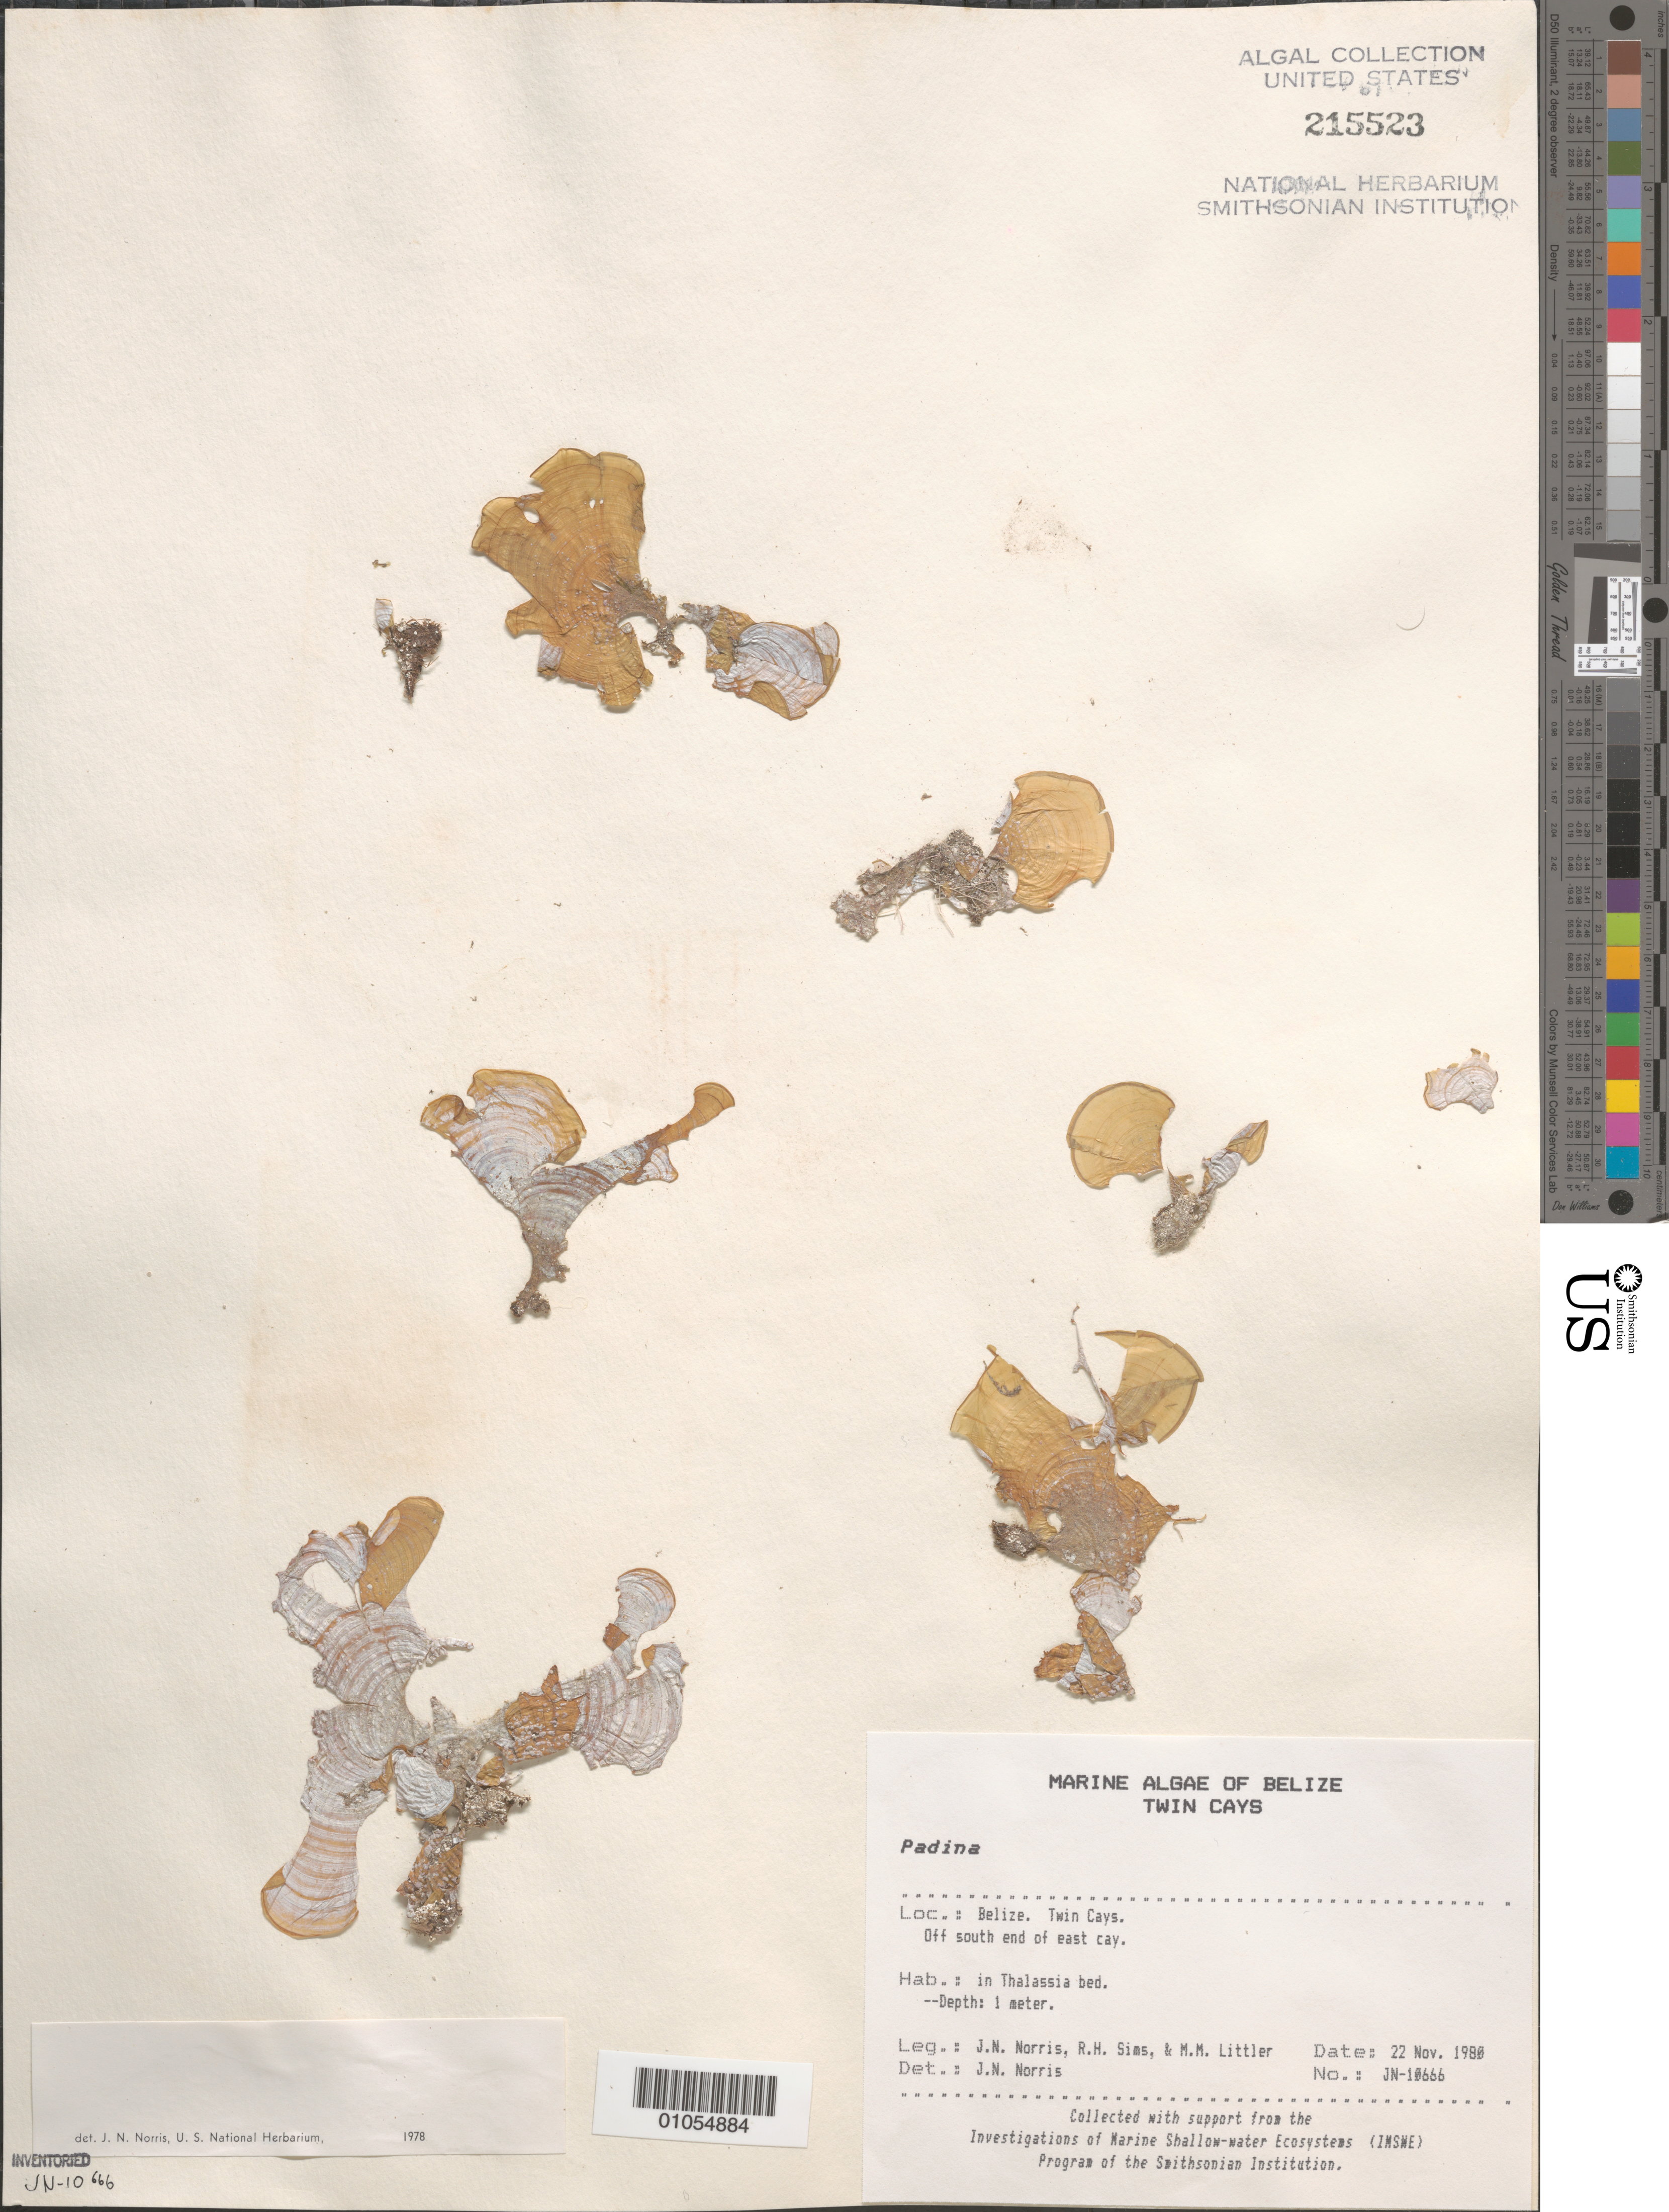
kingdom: Chromista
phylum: Ochrophyta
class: Phaeophyceae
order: Dictyotales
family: Dictyotaceae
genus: Padina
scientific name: Padina sp.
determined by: Norris, James N.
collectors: J. N. Norris, R. H. Sims & M. M. Littler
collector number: JN-10666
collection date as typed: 22 Nov 1980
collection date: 1980-11-22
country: Belize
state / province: Stann Creek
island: East Cay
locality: Off south end of east cay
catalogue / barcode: US 215523